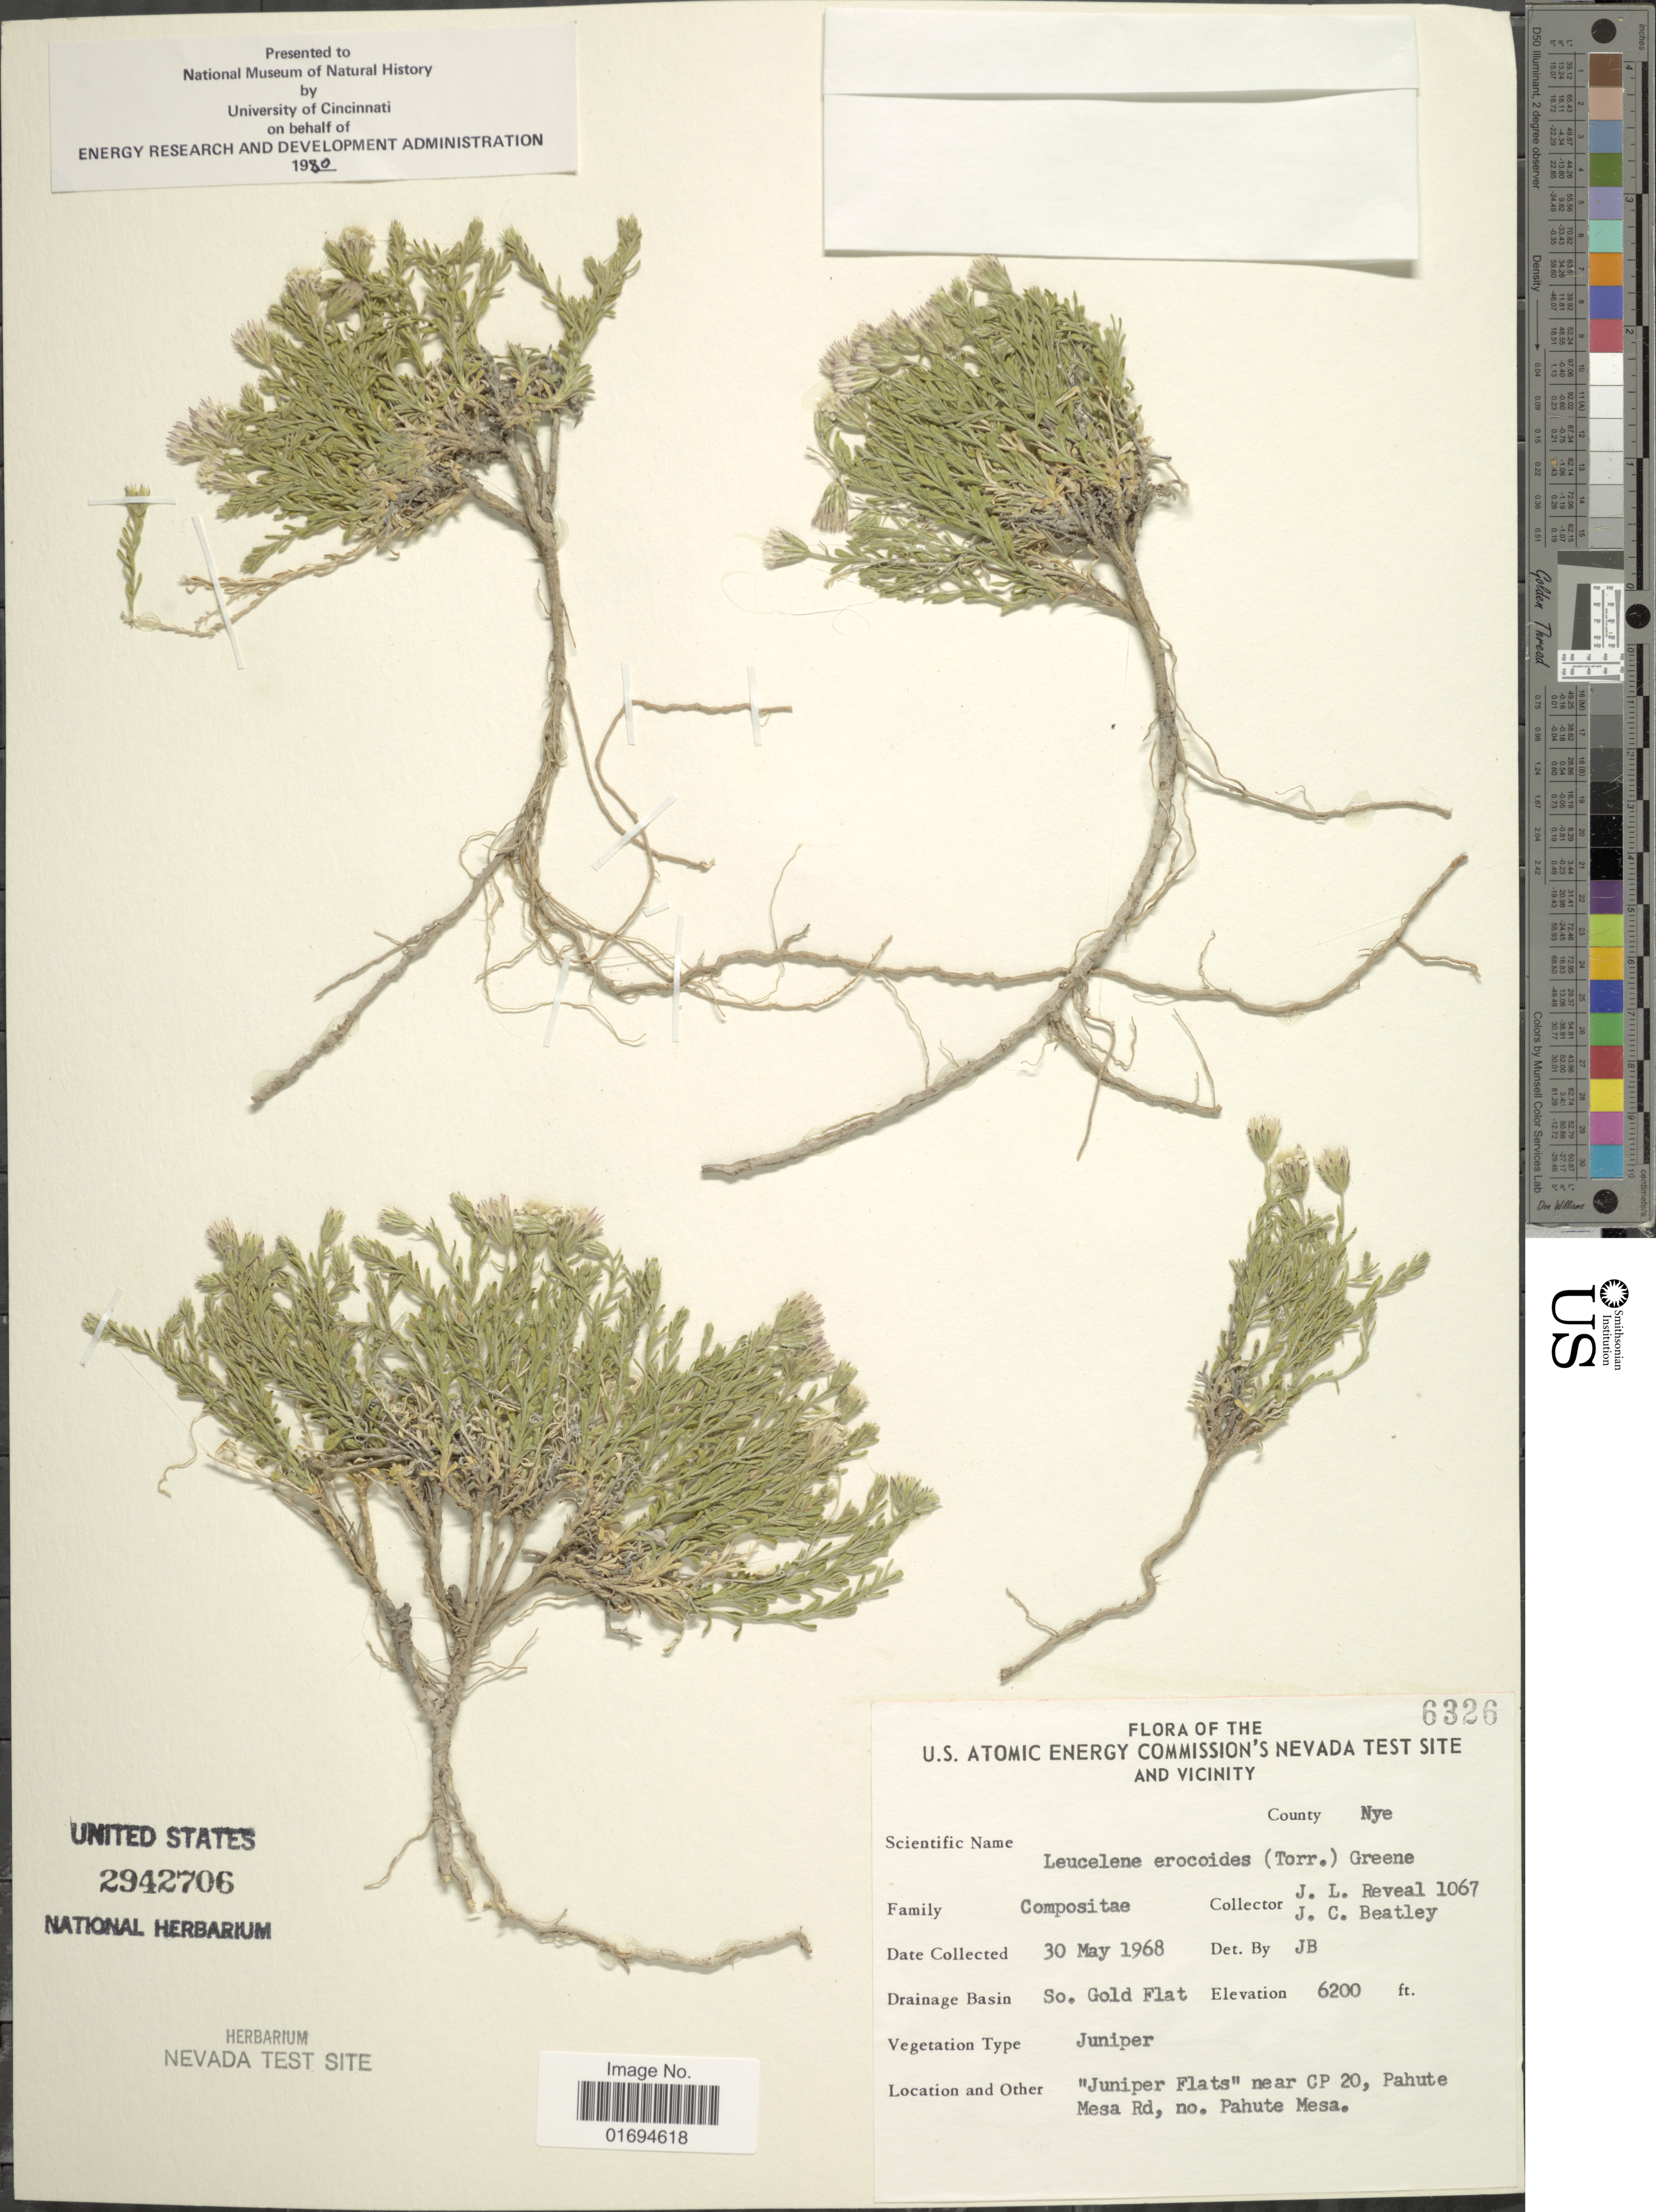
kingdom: Plantae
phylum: Tracheophyta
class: Magnoliopsida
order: Asterales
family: Asteraceae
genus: Chaetopappa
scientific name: Chaetopappa ericoides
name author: (Torr.) G.L. Nesom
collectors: J. L. Reveal & J. C. Beatley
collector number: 1067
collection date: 1968-05-30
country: United States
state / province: Nevada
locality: U.S. Atomic Energy Commission's Nevada Test site and vicinity, County Nye, "Juniper Flats" near CP 20, Pahute Mesa Rd, no. Pahute Mesa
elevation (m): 1890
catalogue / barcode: US 2942706